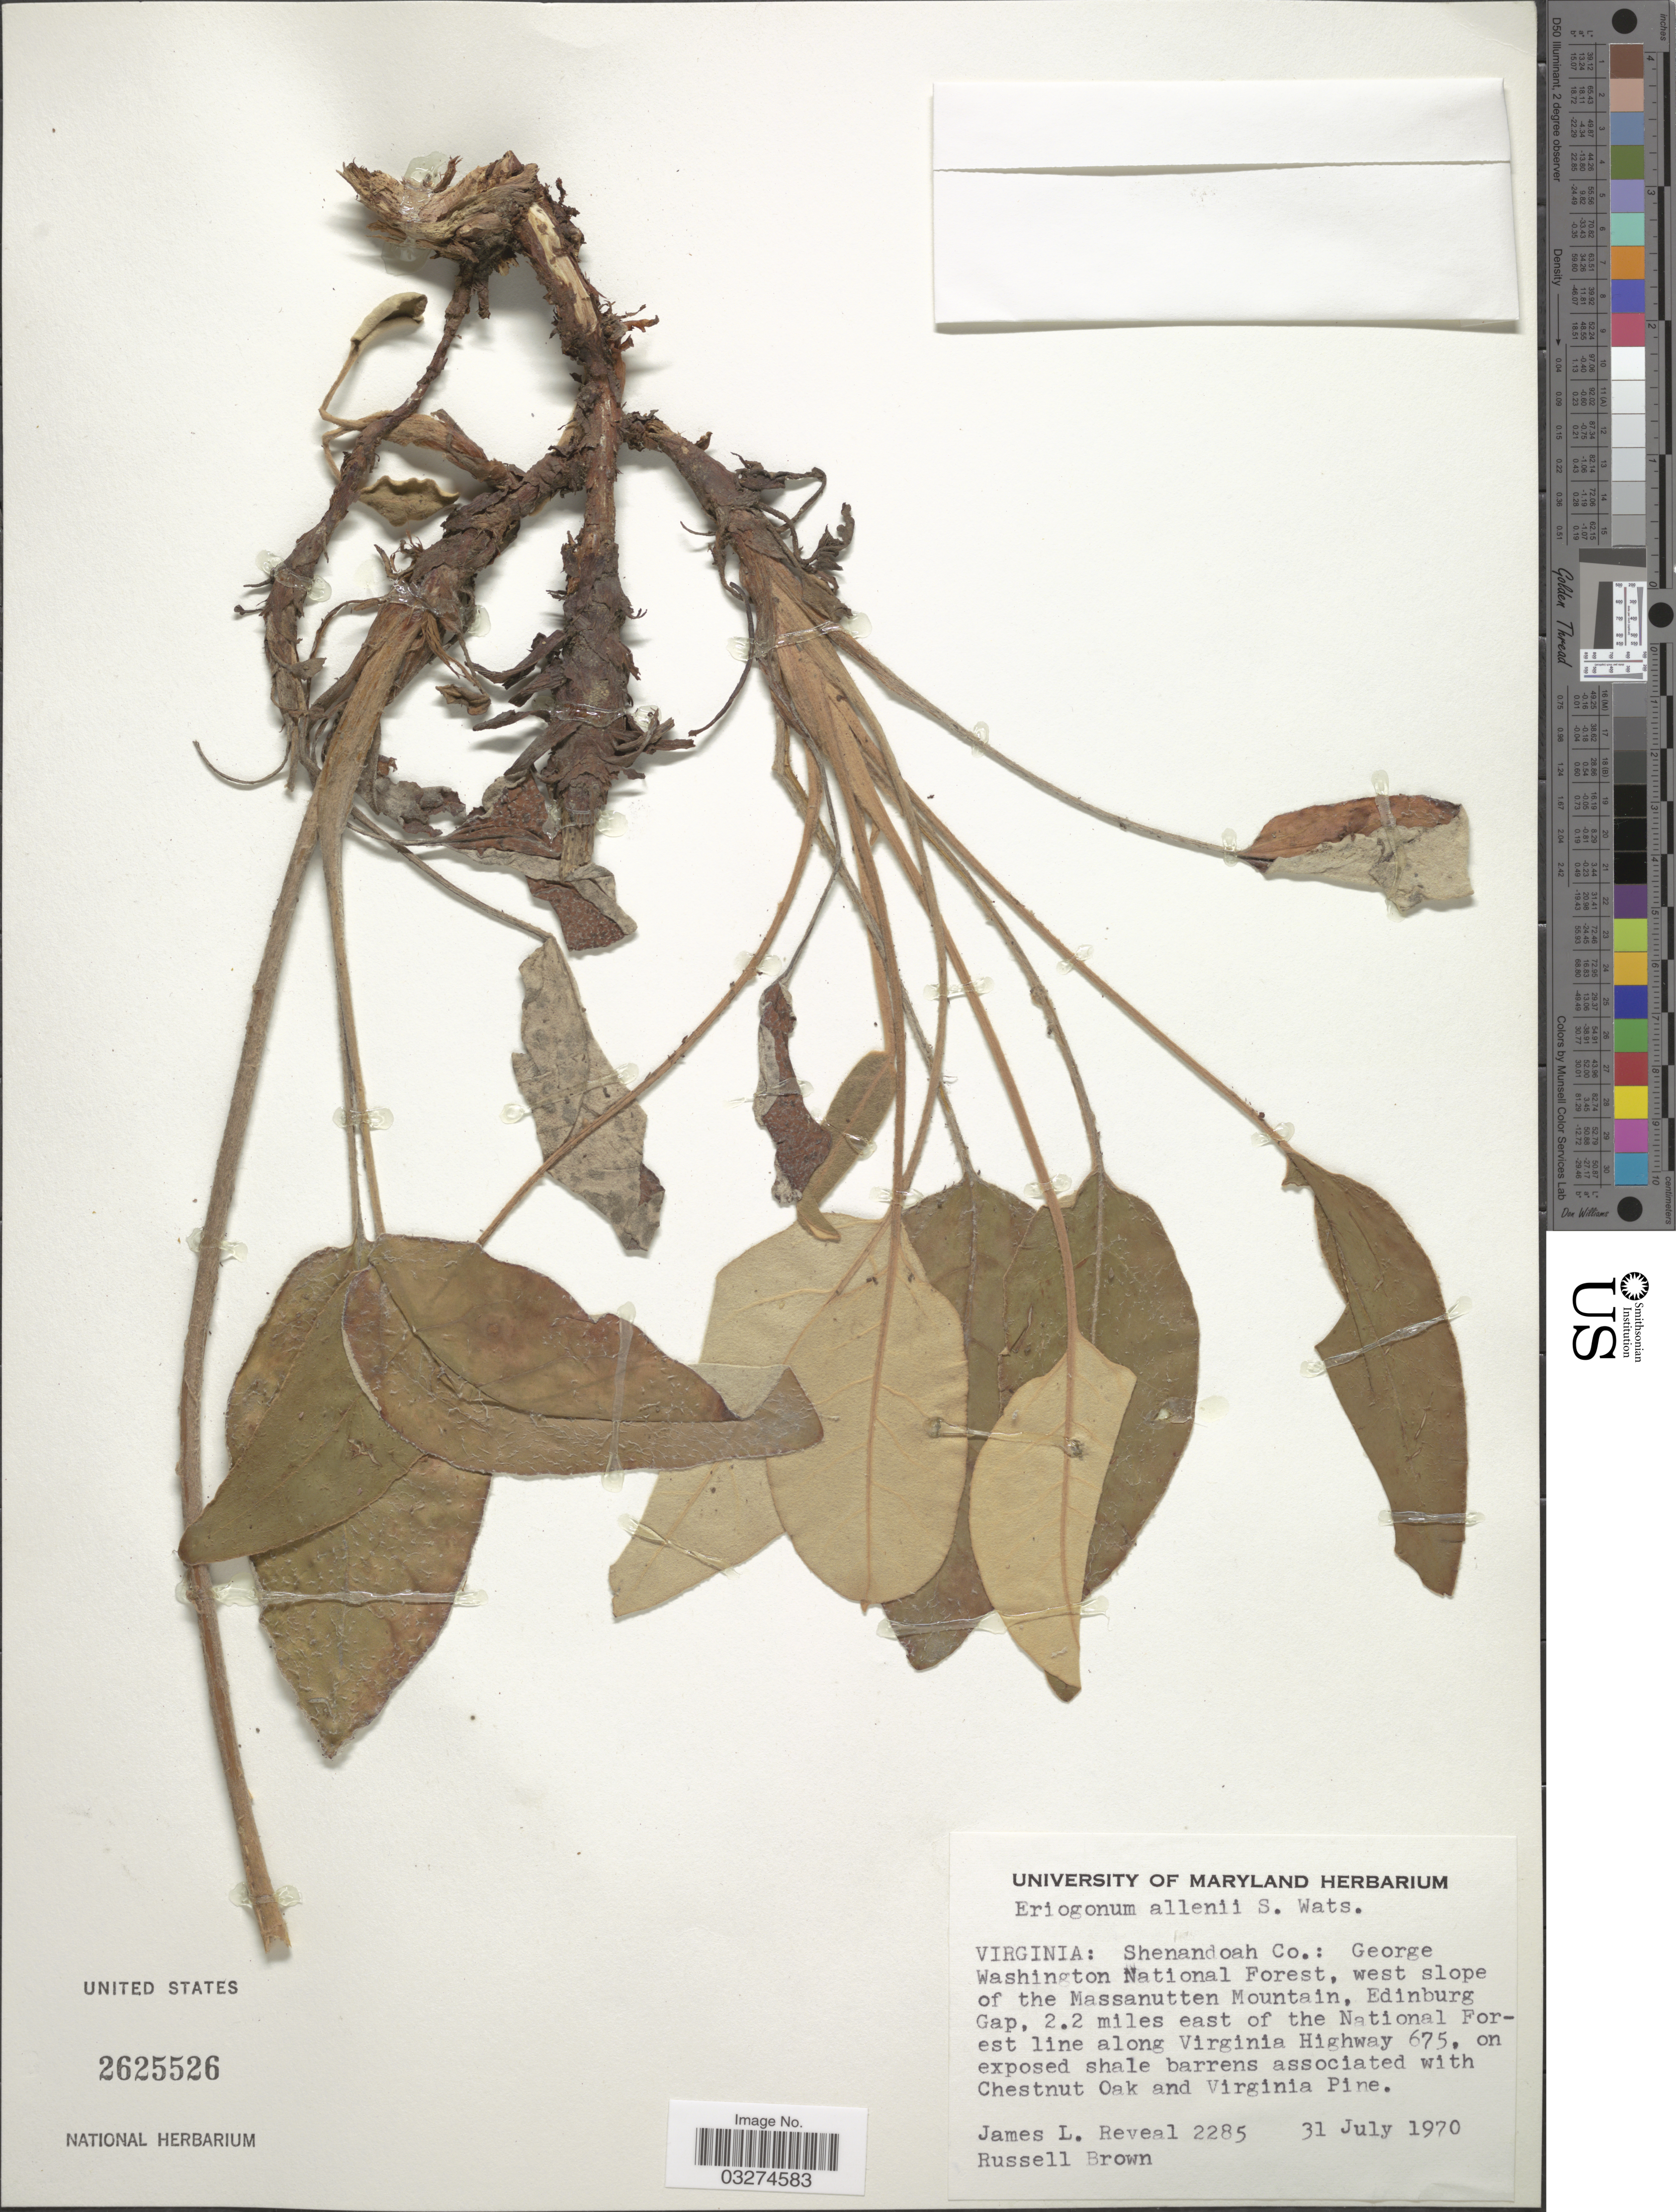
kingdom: Plantae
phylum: Tracheophyta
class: Magnoliopsida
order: Caryophyllales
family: Polygonaceae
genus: Eriogonum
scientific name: Eriogonum alleni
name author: S. Watson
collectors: J. L. Reveal & R. Brown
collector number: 2285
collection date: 1970-07-31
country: United States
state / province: Virginia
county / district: Shenandoah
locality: Shenandoah Co.: George Washington National Forest, west slope of the Massanutten Mountain, Edinburg Gap, 2.2 miles east of the National Forest line along Virginia Highway 675.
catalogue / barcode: US 2625526